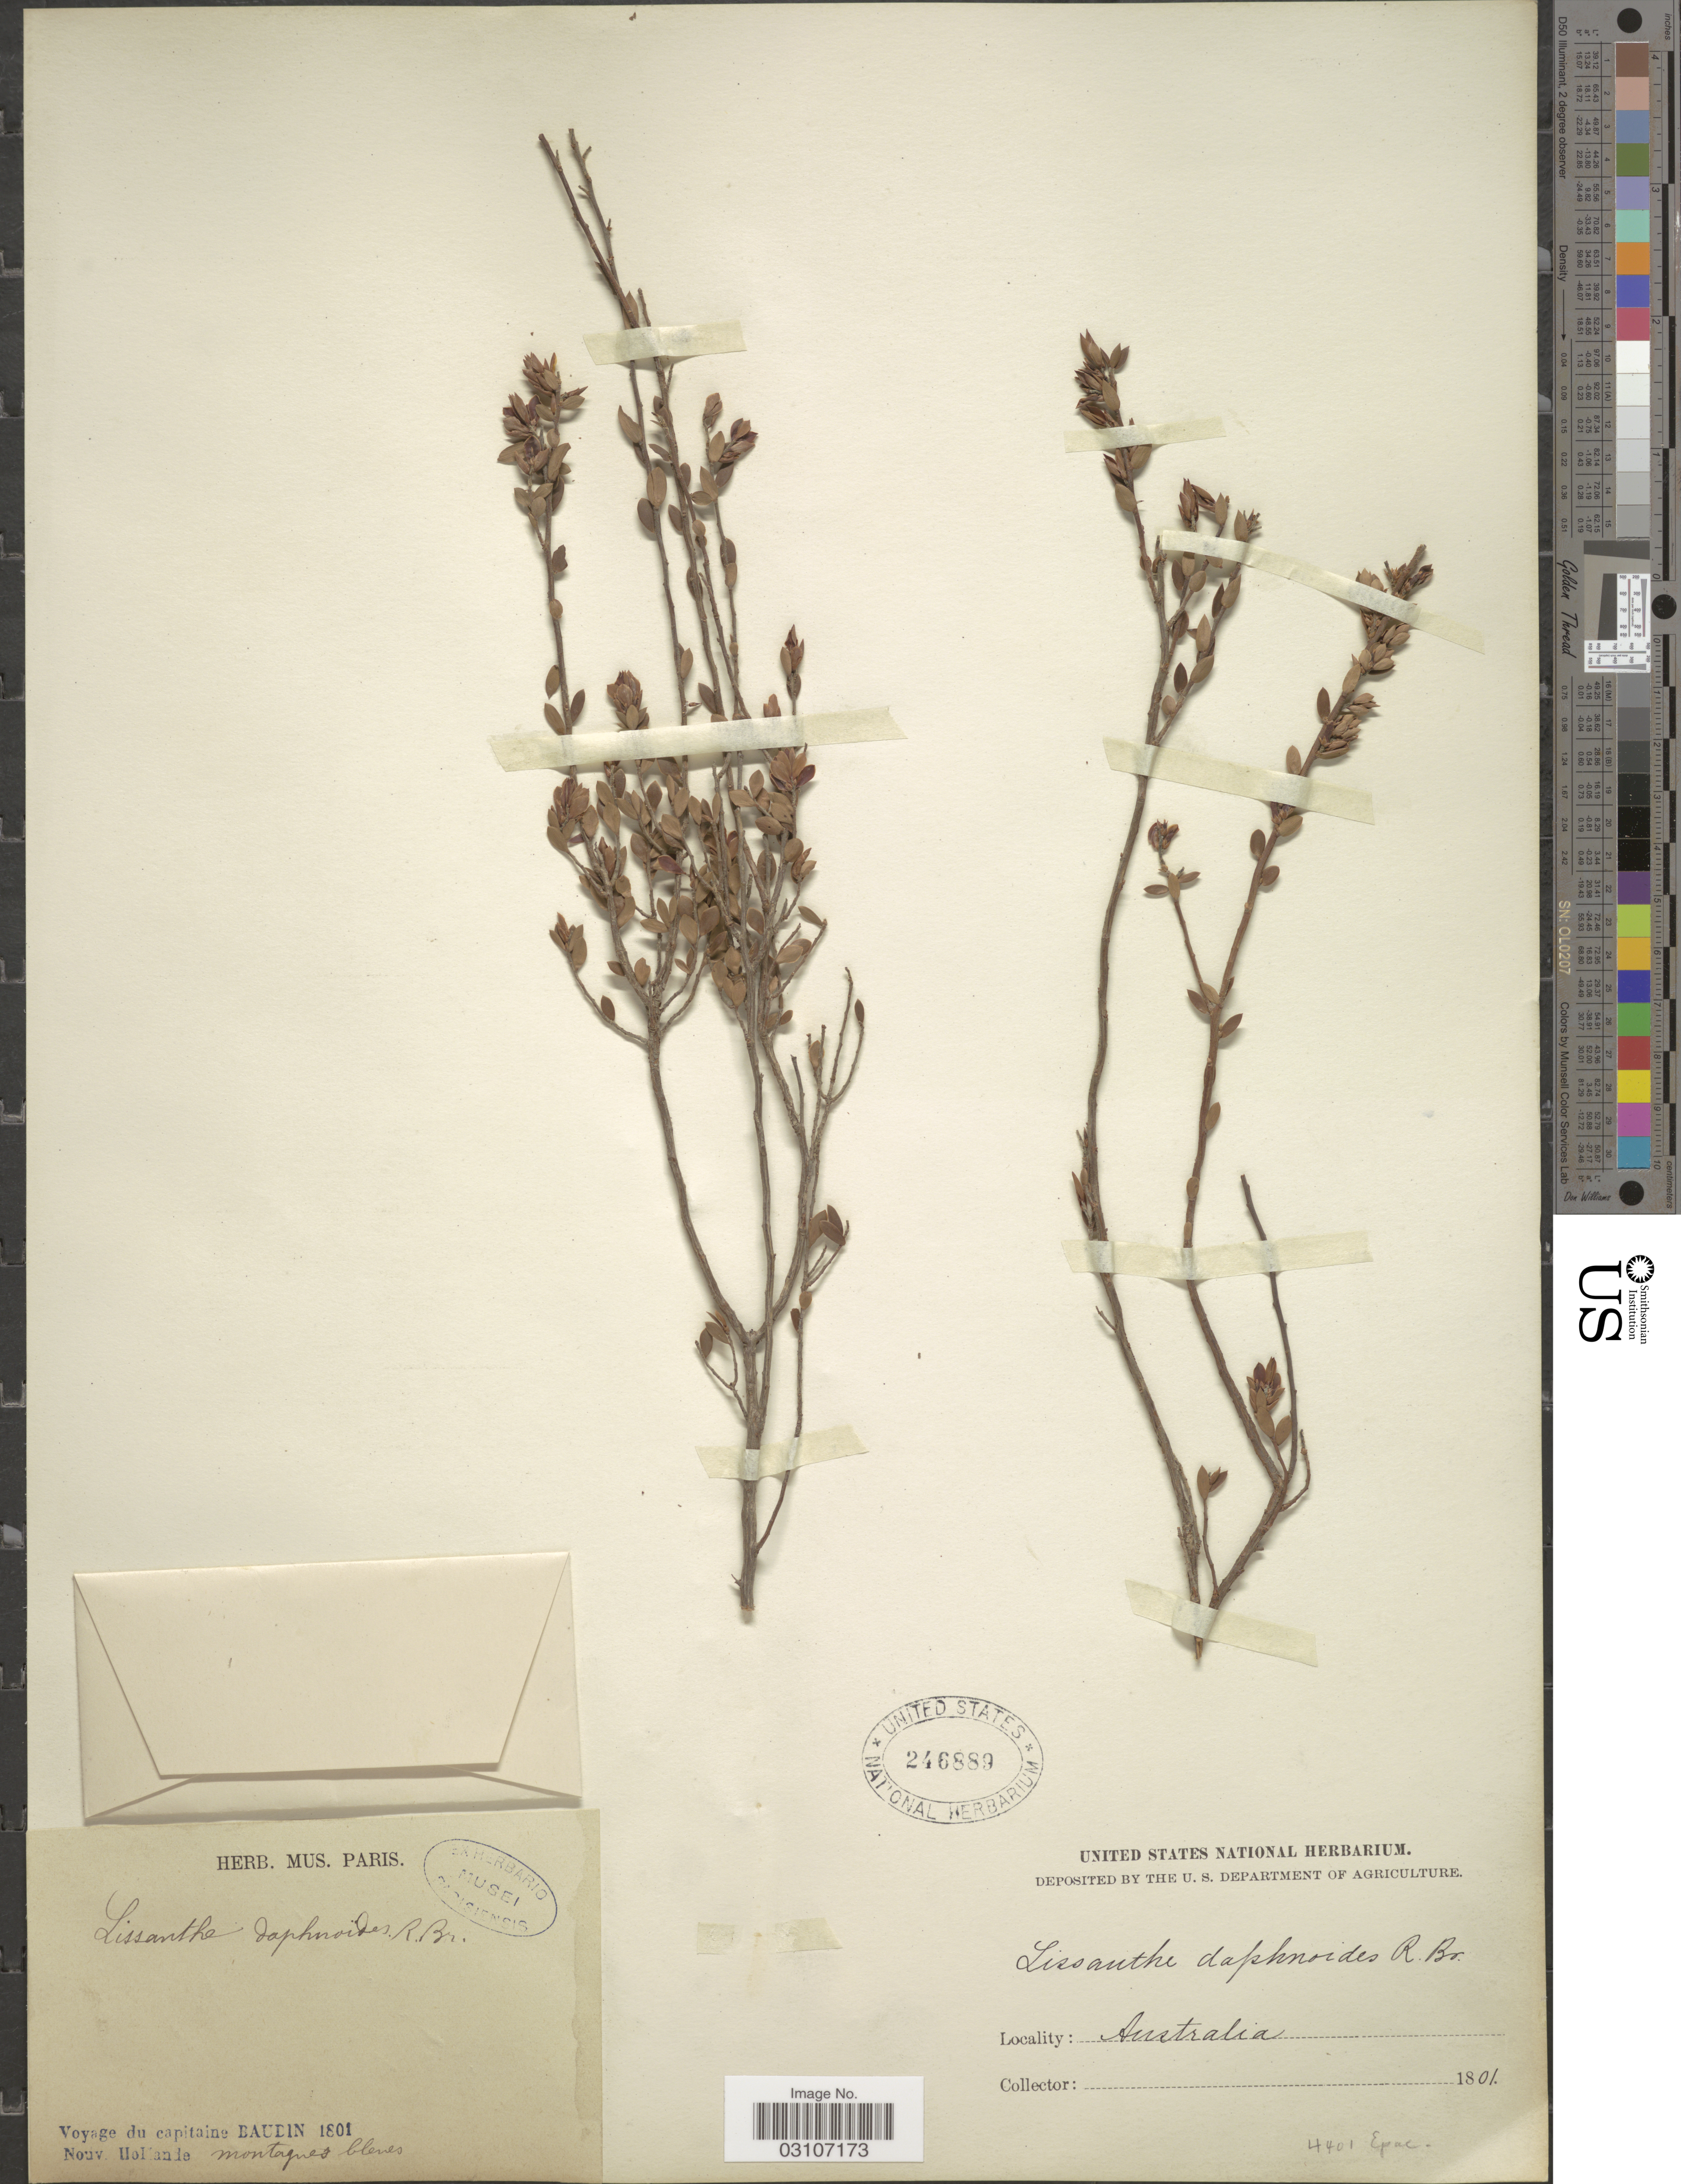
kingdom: Plantae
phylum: Tracheophyta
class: Magnoliopsida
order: Ericales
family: Ericaceae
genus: Lissanthe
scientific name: Lissanthe daphnoides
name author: R. Br.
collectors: T. Baudin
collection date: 1801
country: Australia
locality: Nouv. Hollande.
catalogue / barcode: US 246889